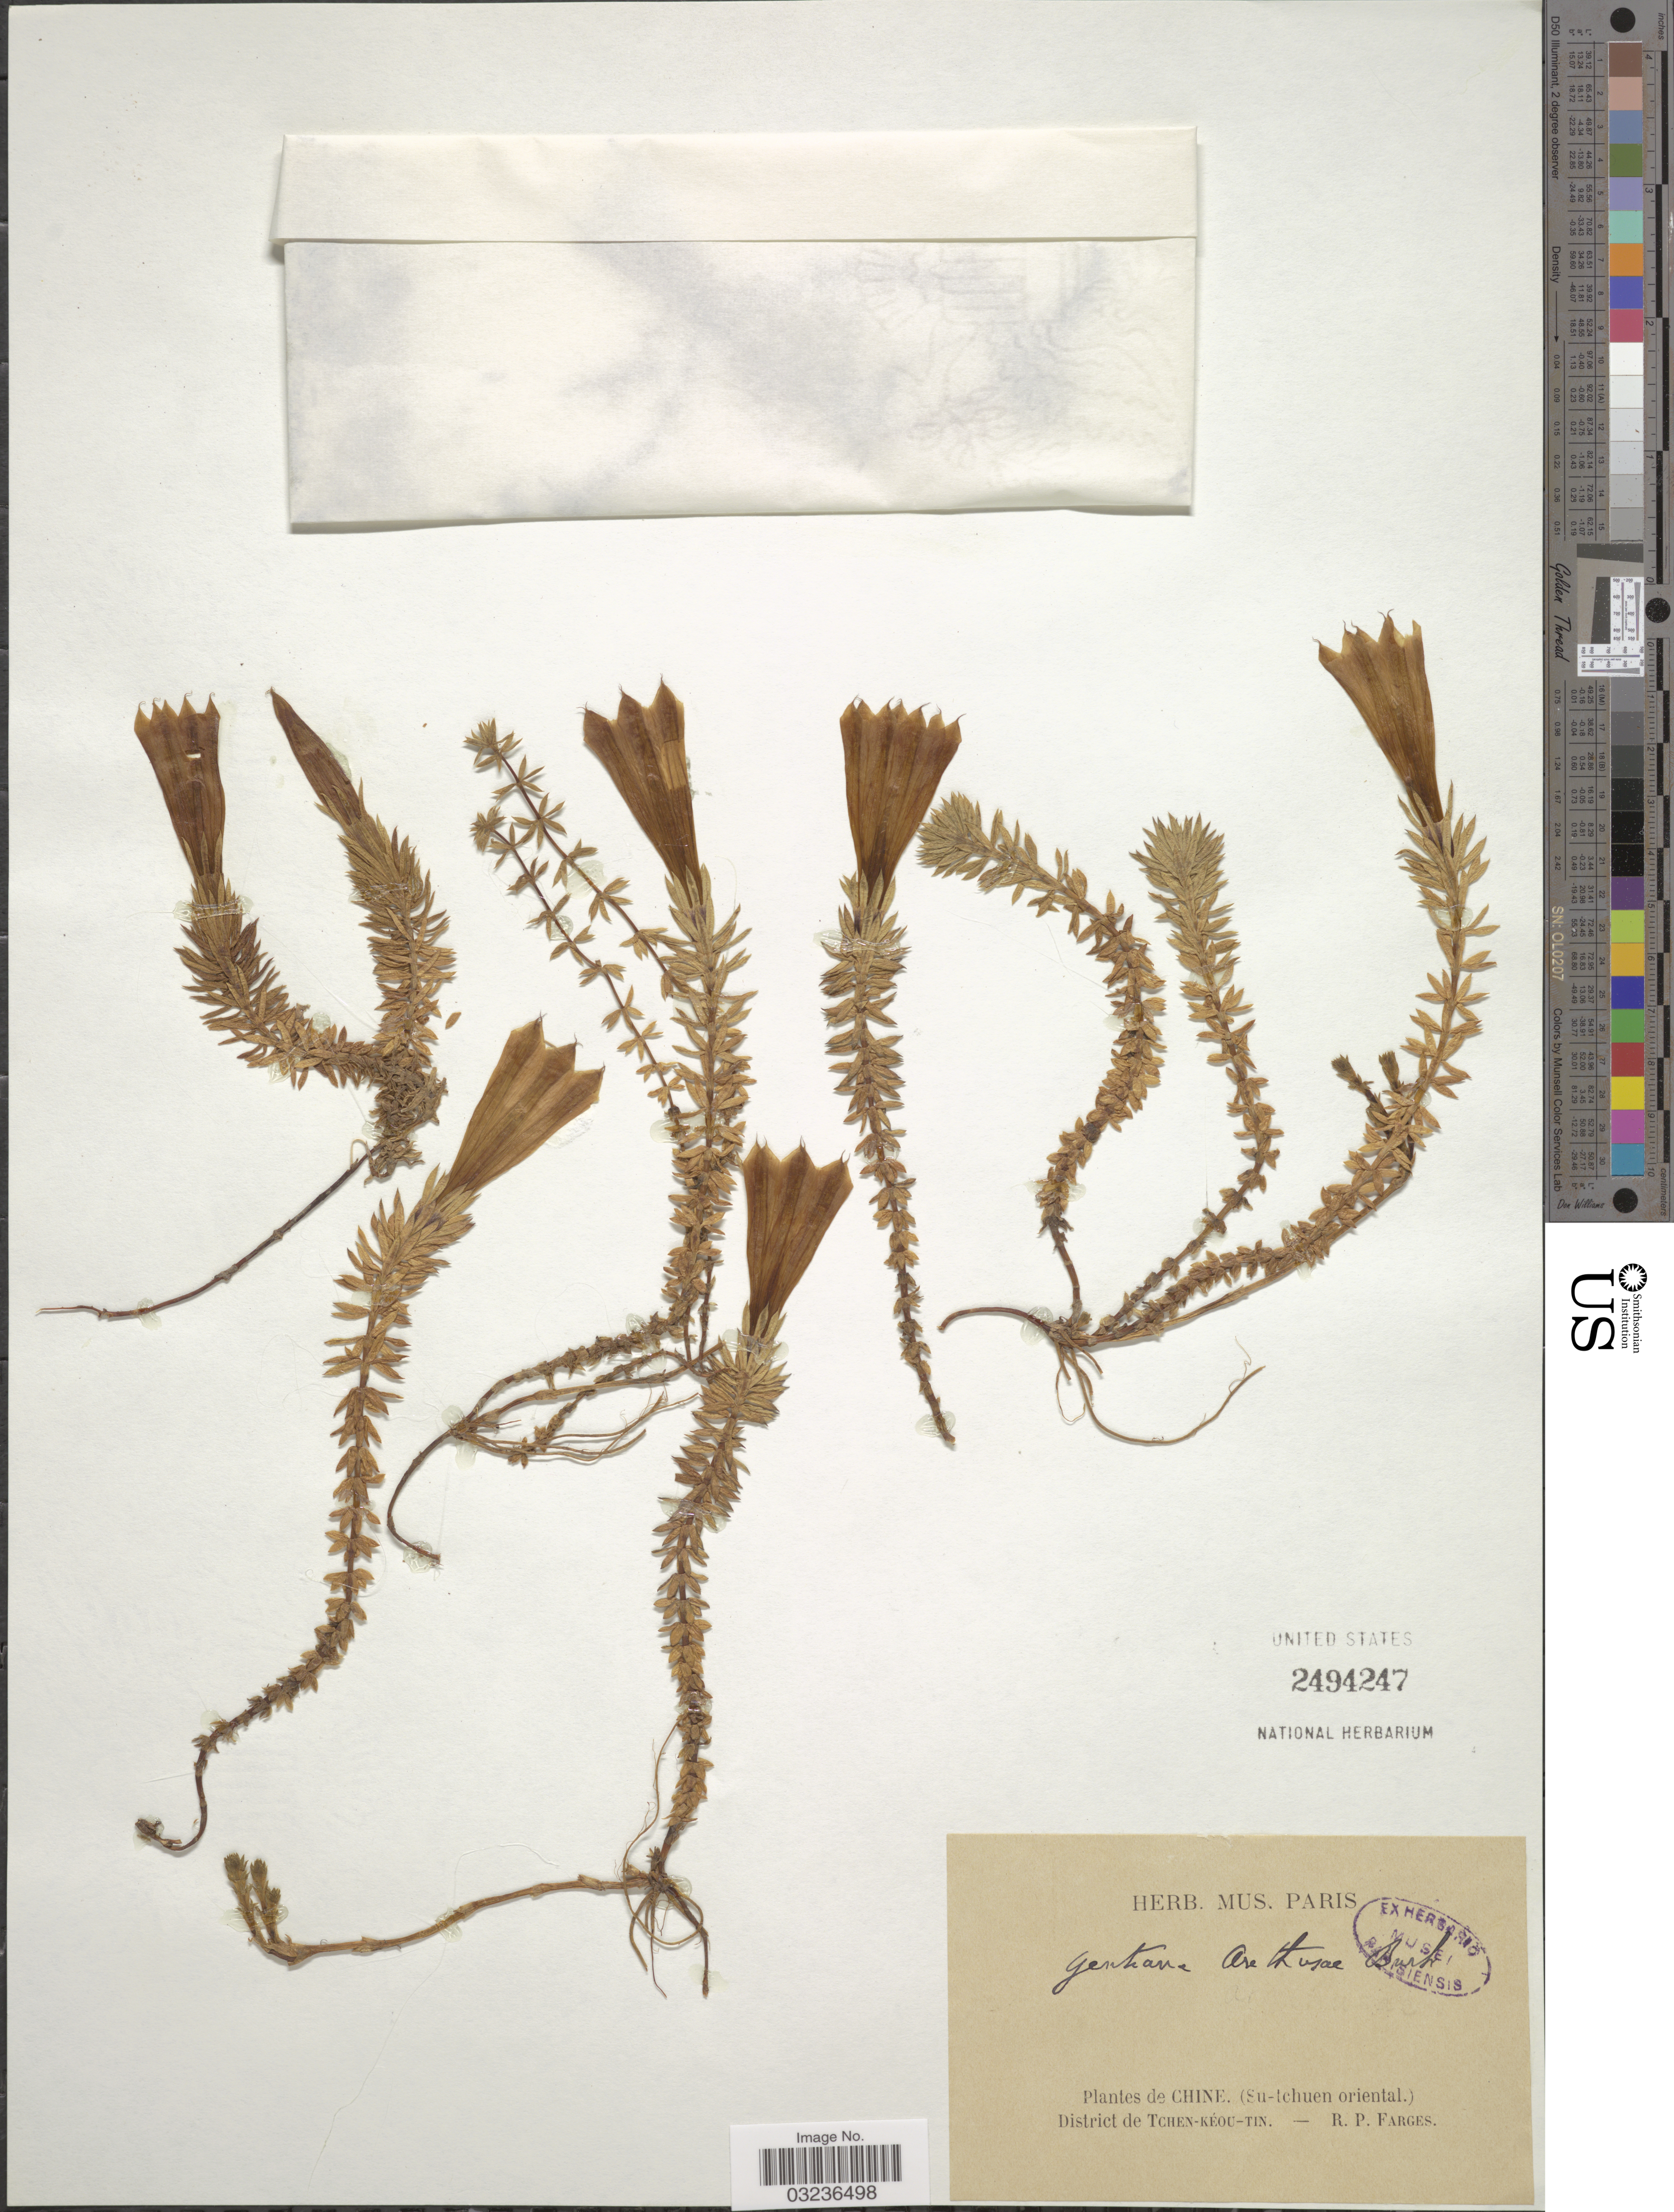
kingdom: Plantae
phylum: Tracheophyta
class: Magnoliopsida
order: Gentianales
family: Gentianaceae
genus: Gentiana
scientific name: Gentiana arethusae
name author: Burkill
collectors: R. Farges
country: China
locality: (Su-tchuen oriental). District de Tchen-Kéou-Tin.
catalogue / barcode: US 2494247